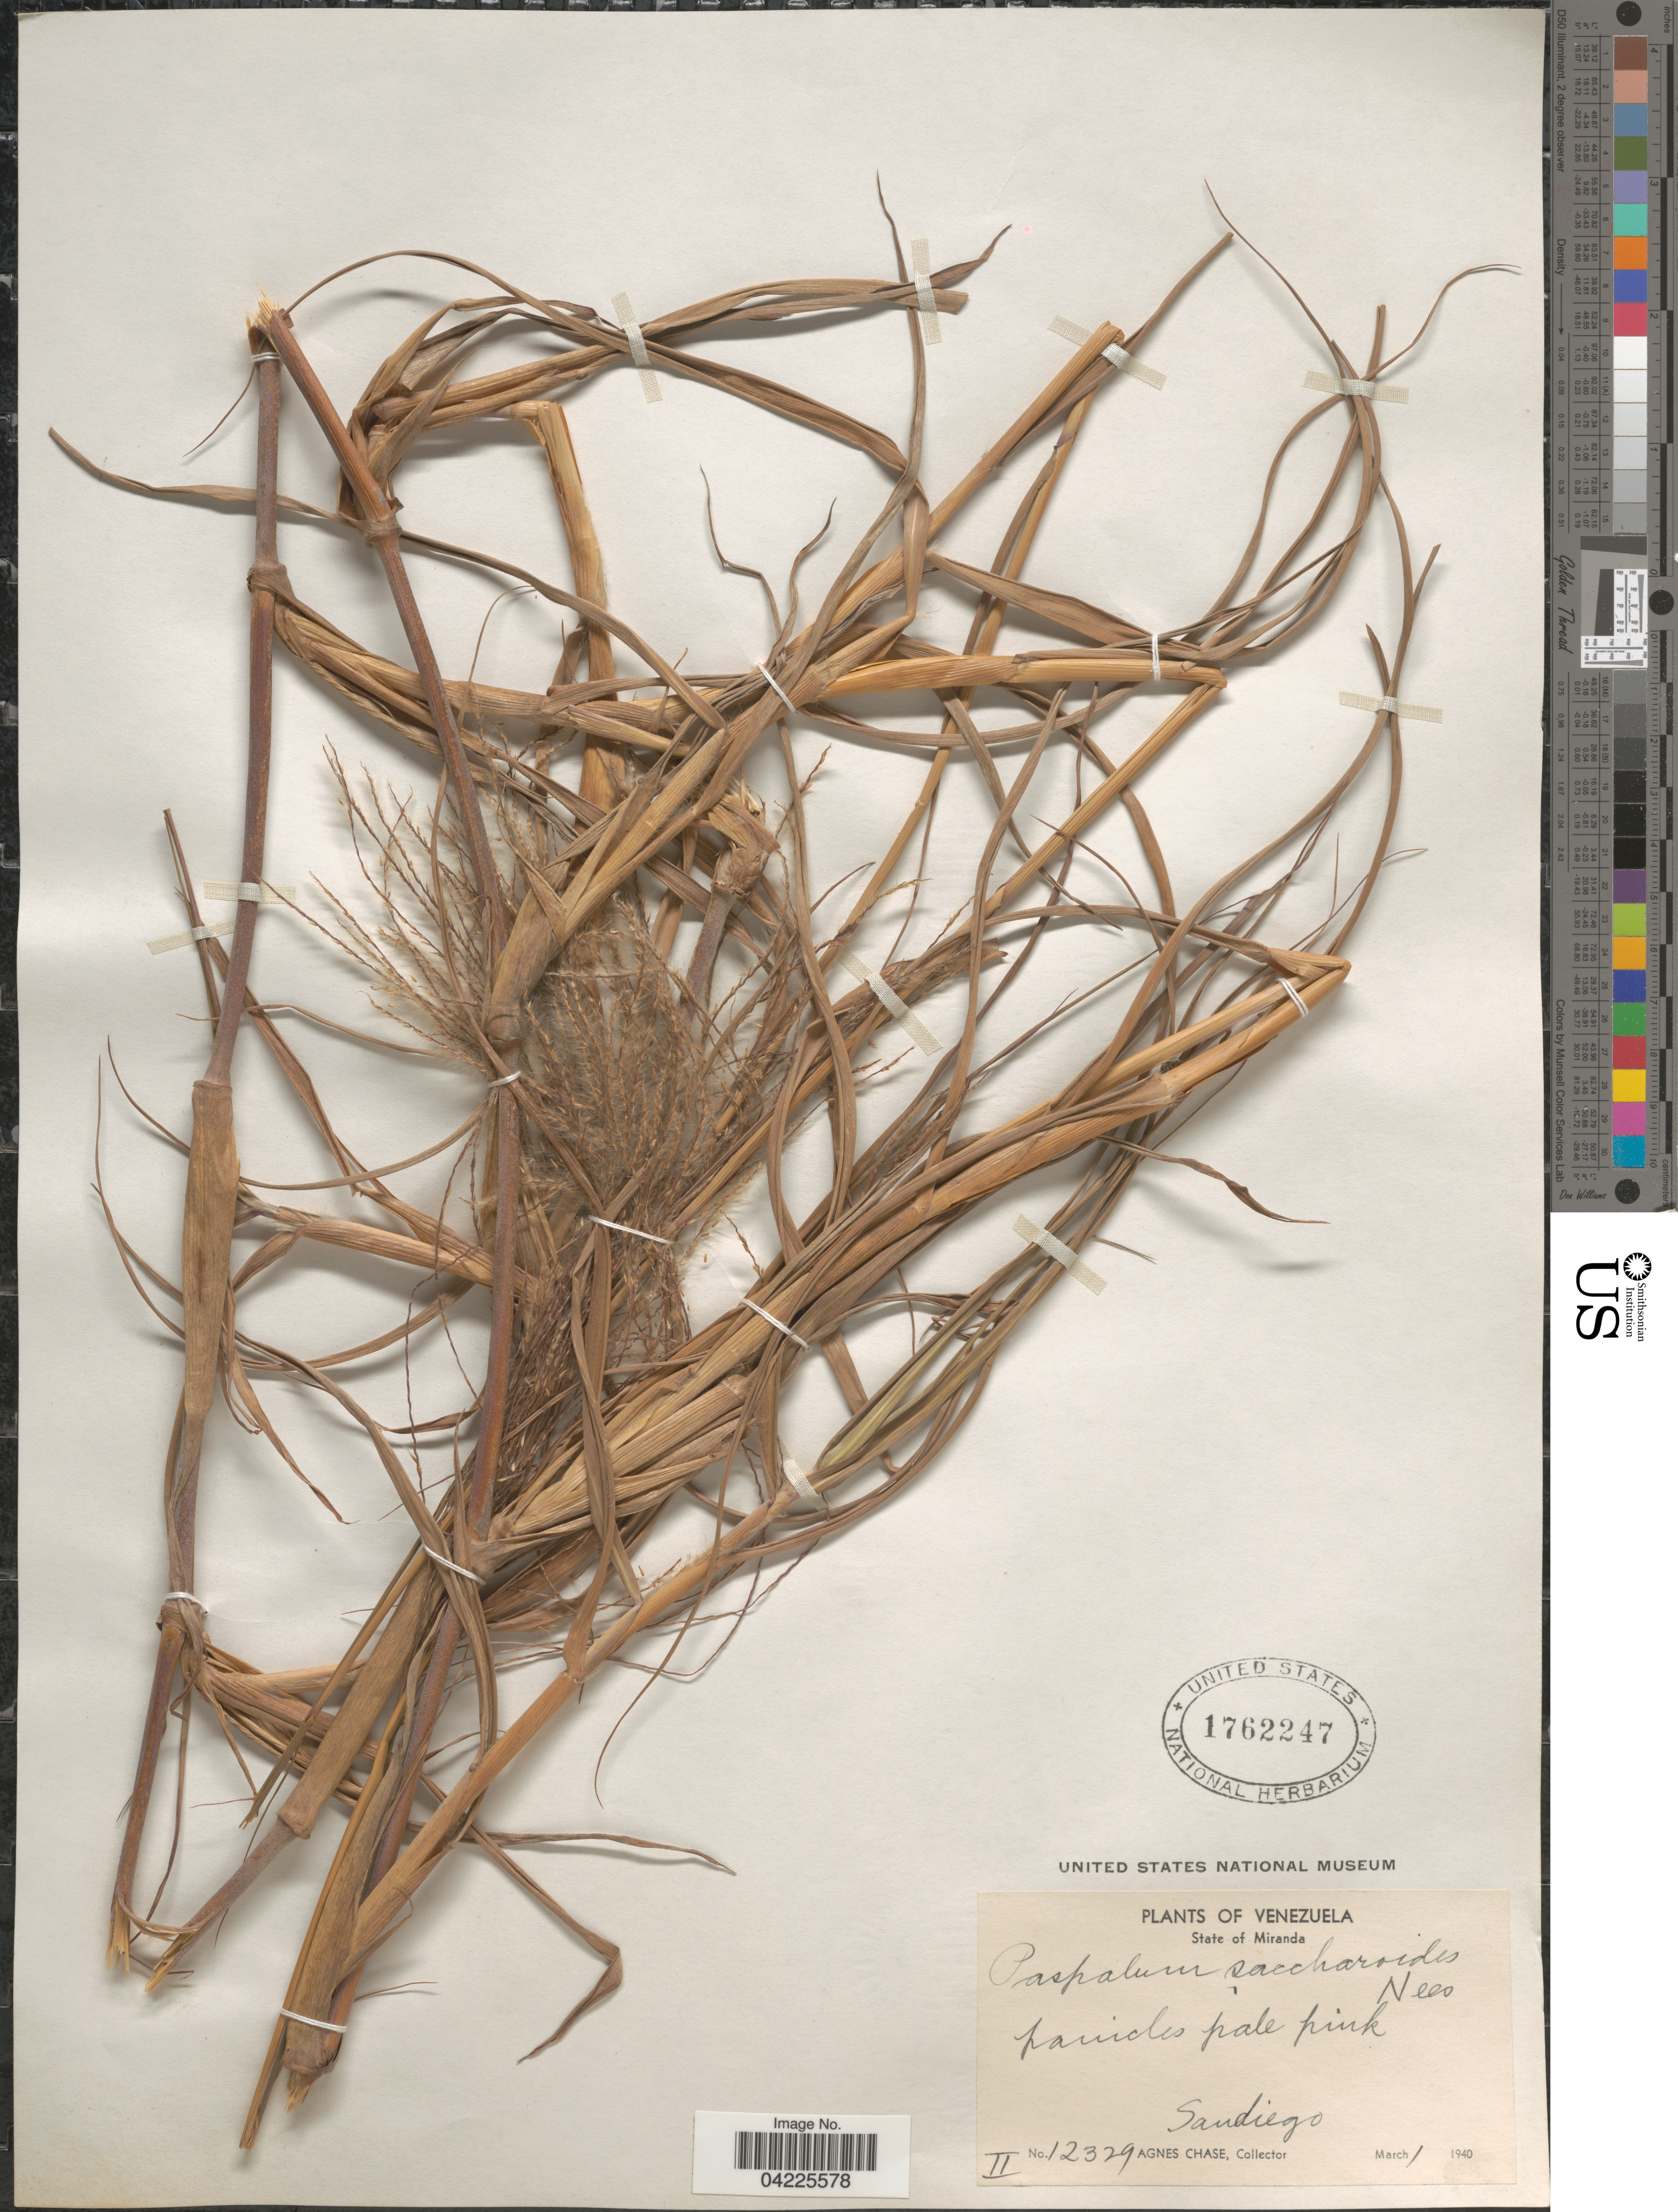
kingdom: Plantae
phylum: Tracheophyta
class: Liliopsida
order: Poales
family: Poaceae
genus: Paspalum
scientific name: Paspalum saccharoides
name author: Nees ex Trin.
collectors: A. Chase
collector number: II12329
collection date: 1940-03-01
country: Venezuela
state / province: Miranda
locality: Sandiego.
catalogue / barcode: US 1762247